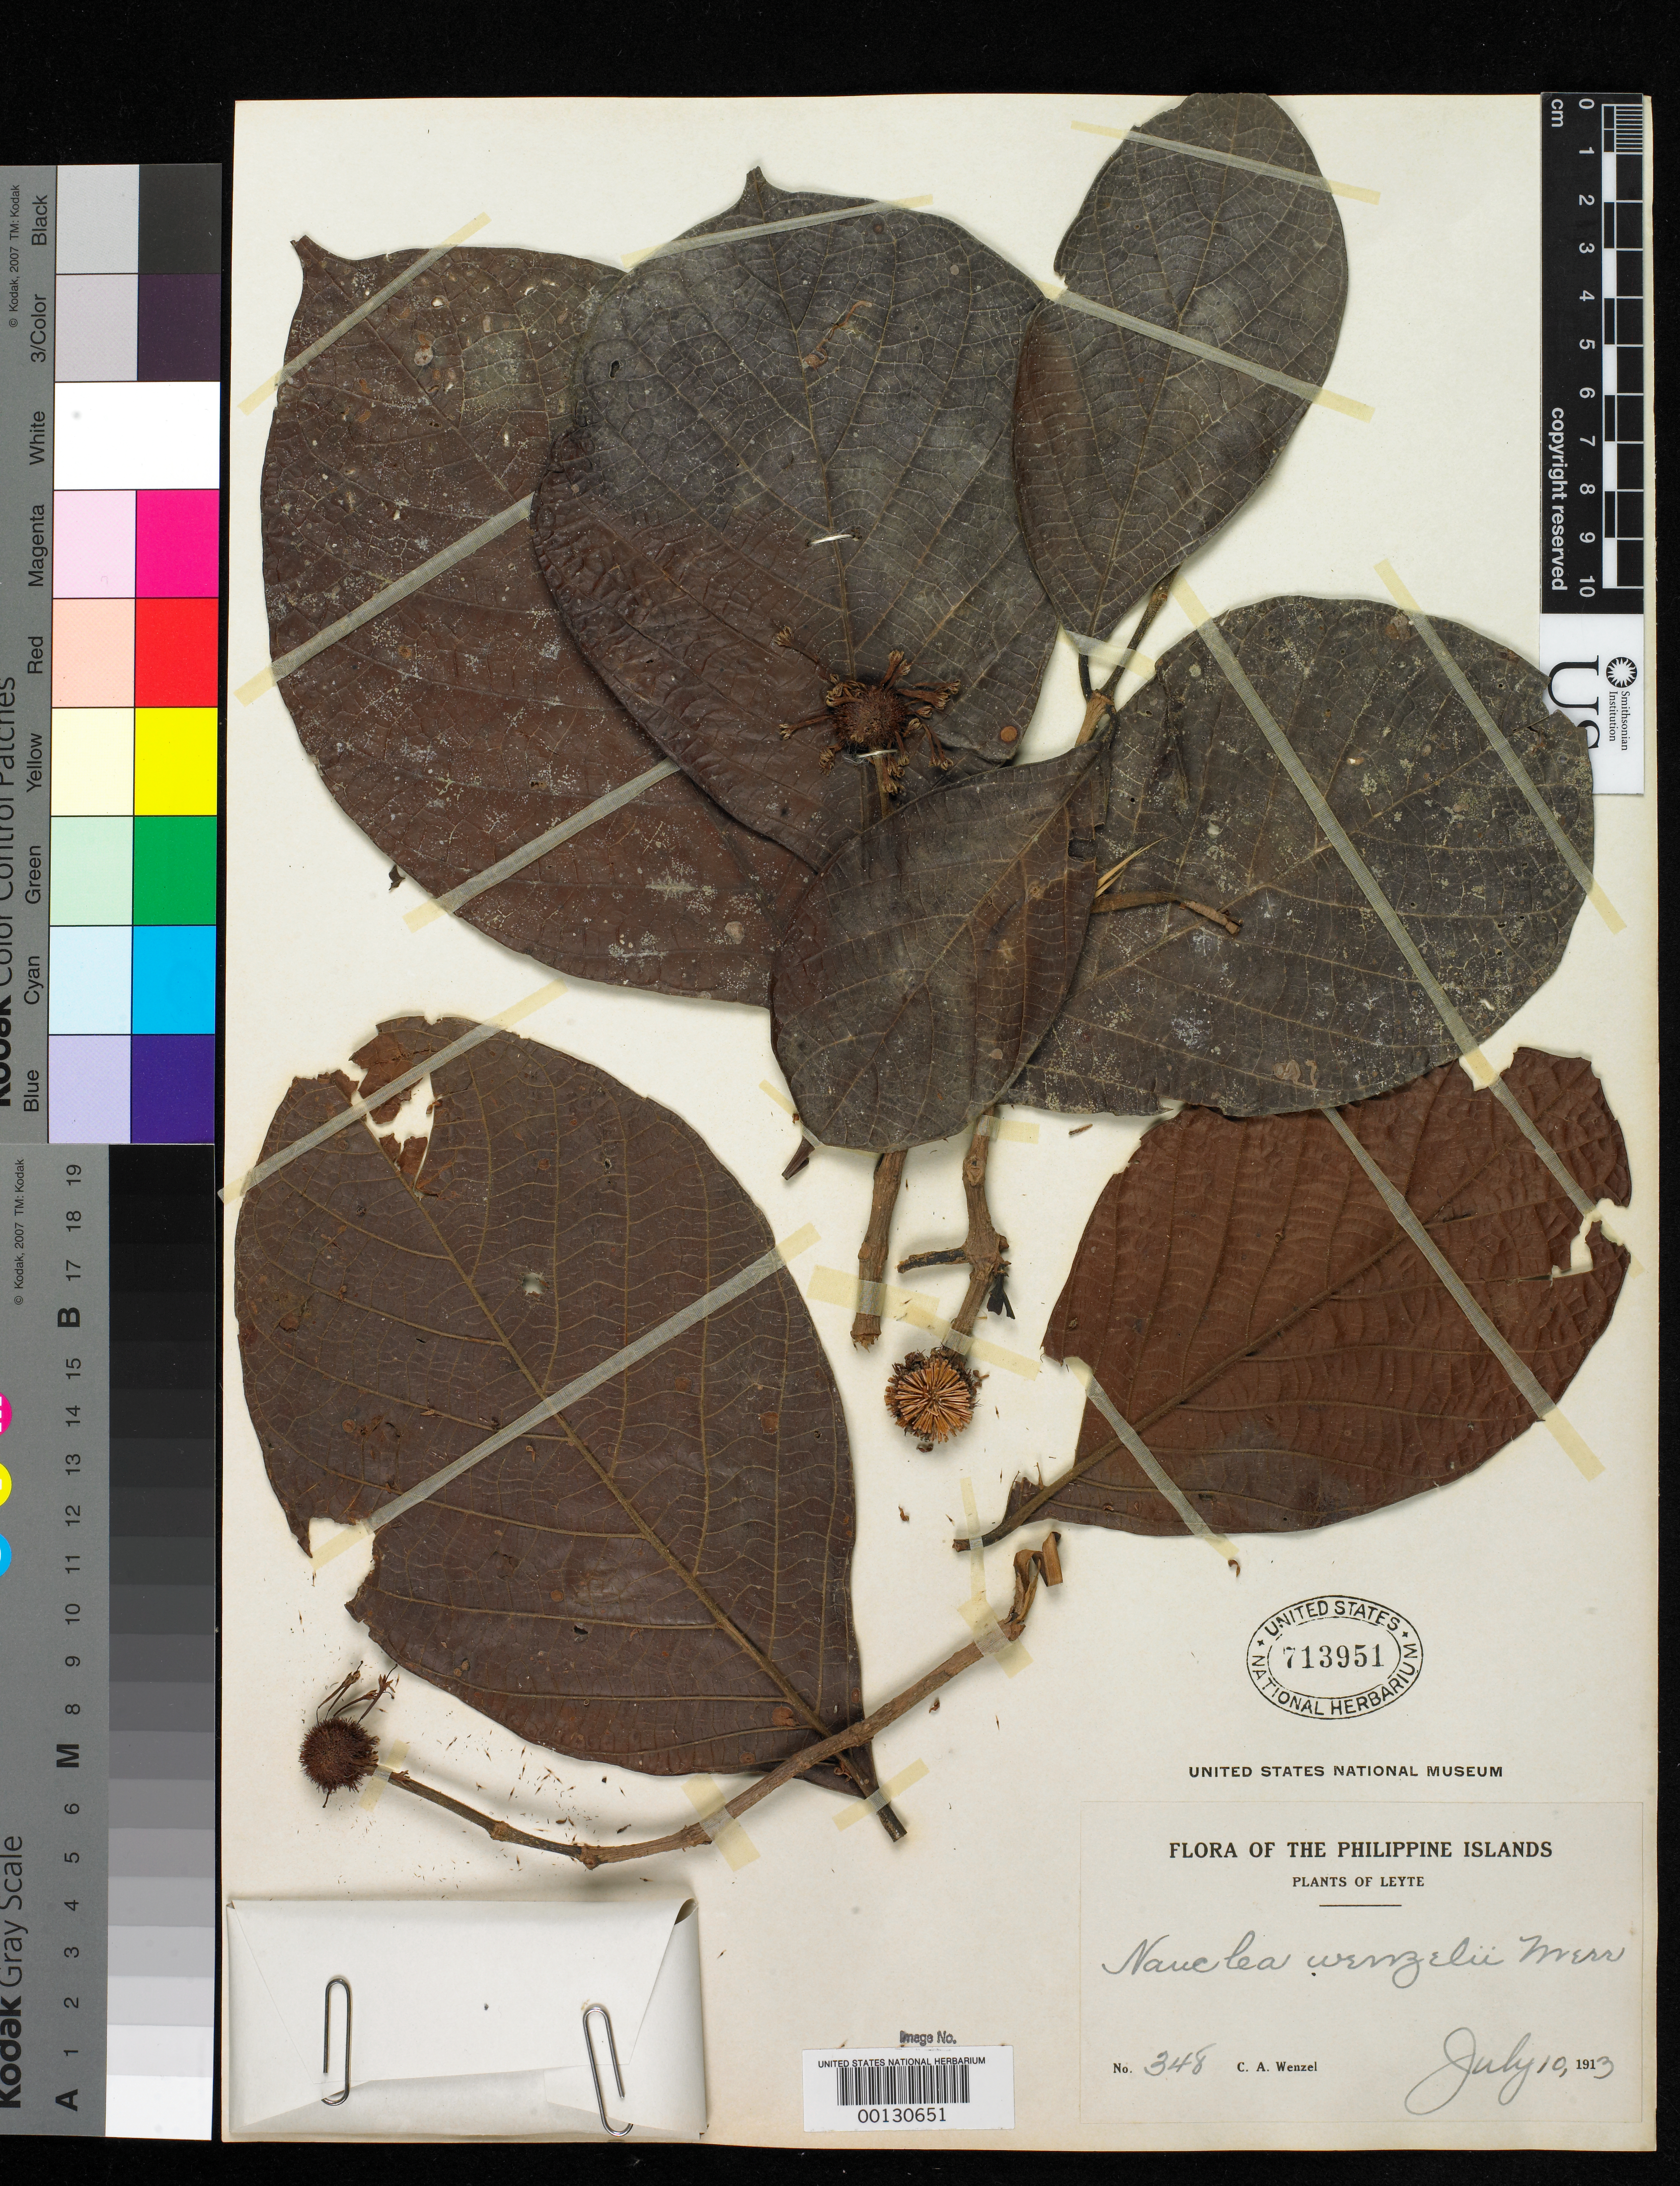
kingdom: Plantae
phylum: Tracheophyta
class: Magnoliopsida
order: Gentianales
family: Rubiaceae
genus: Nauclea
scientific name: Nauclea wenzelii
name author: Merr.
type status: Isotype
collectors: C. Wenzel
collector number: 348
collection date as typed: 10 Jul 1913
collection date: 1913-07-10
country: Philippines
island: Leyte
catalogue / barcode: US 713951